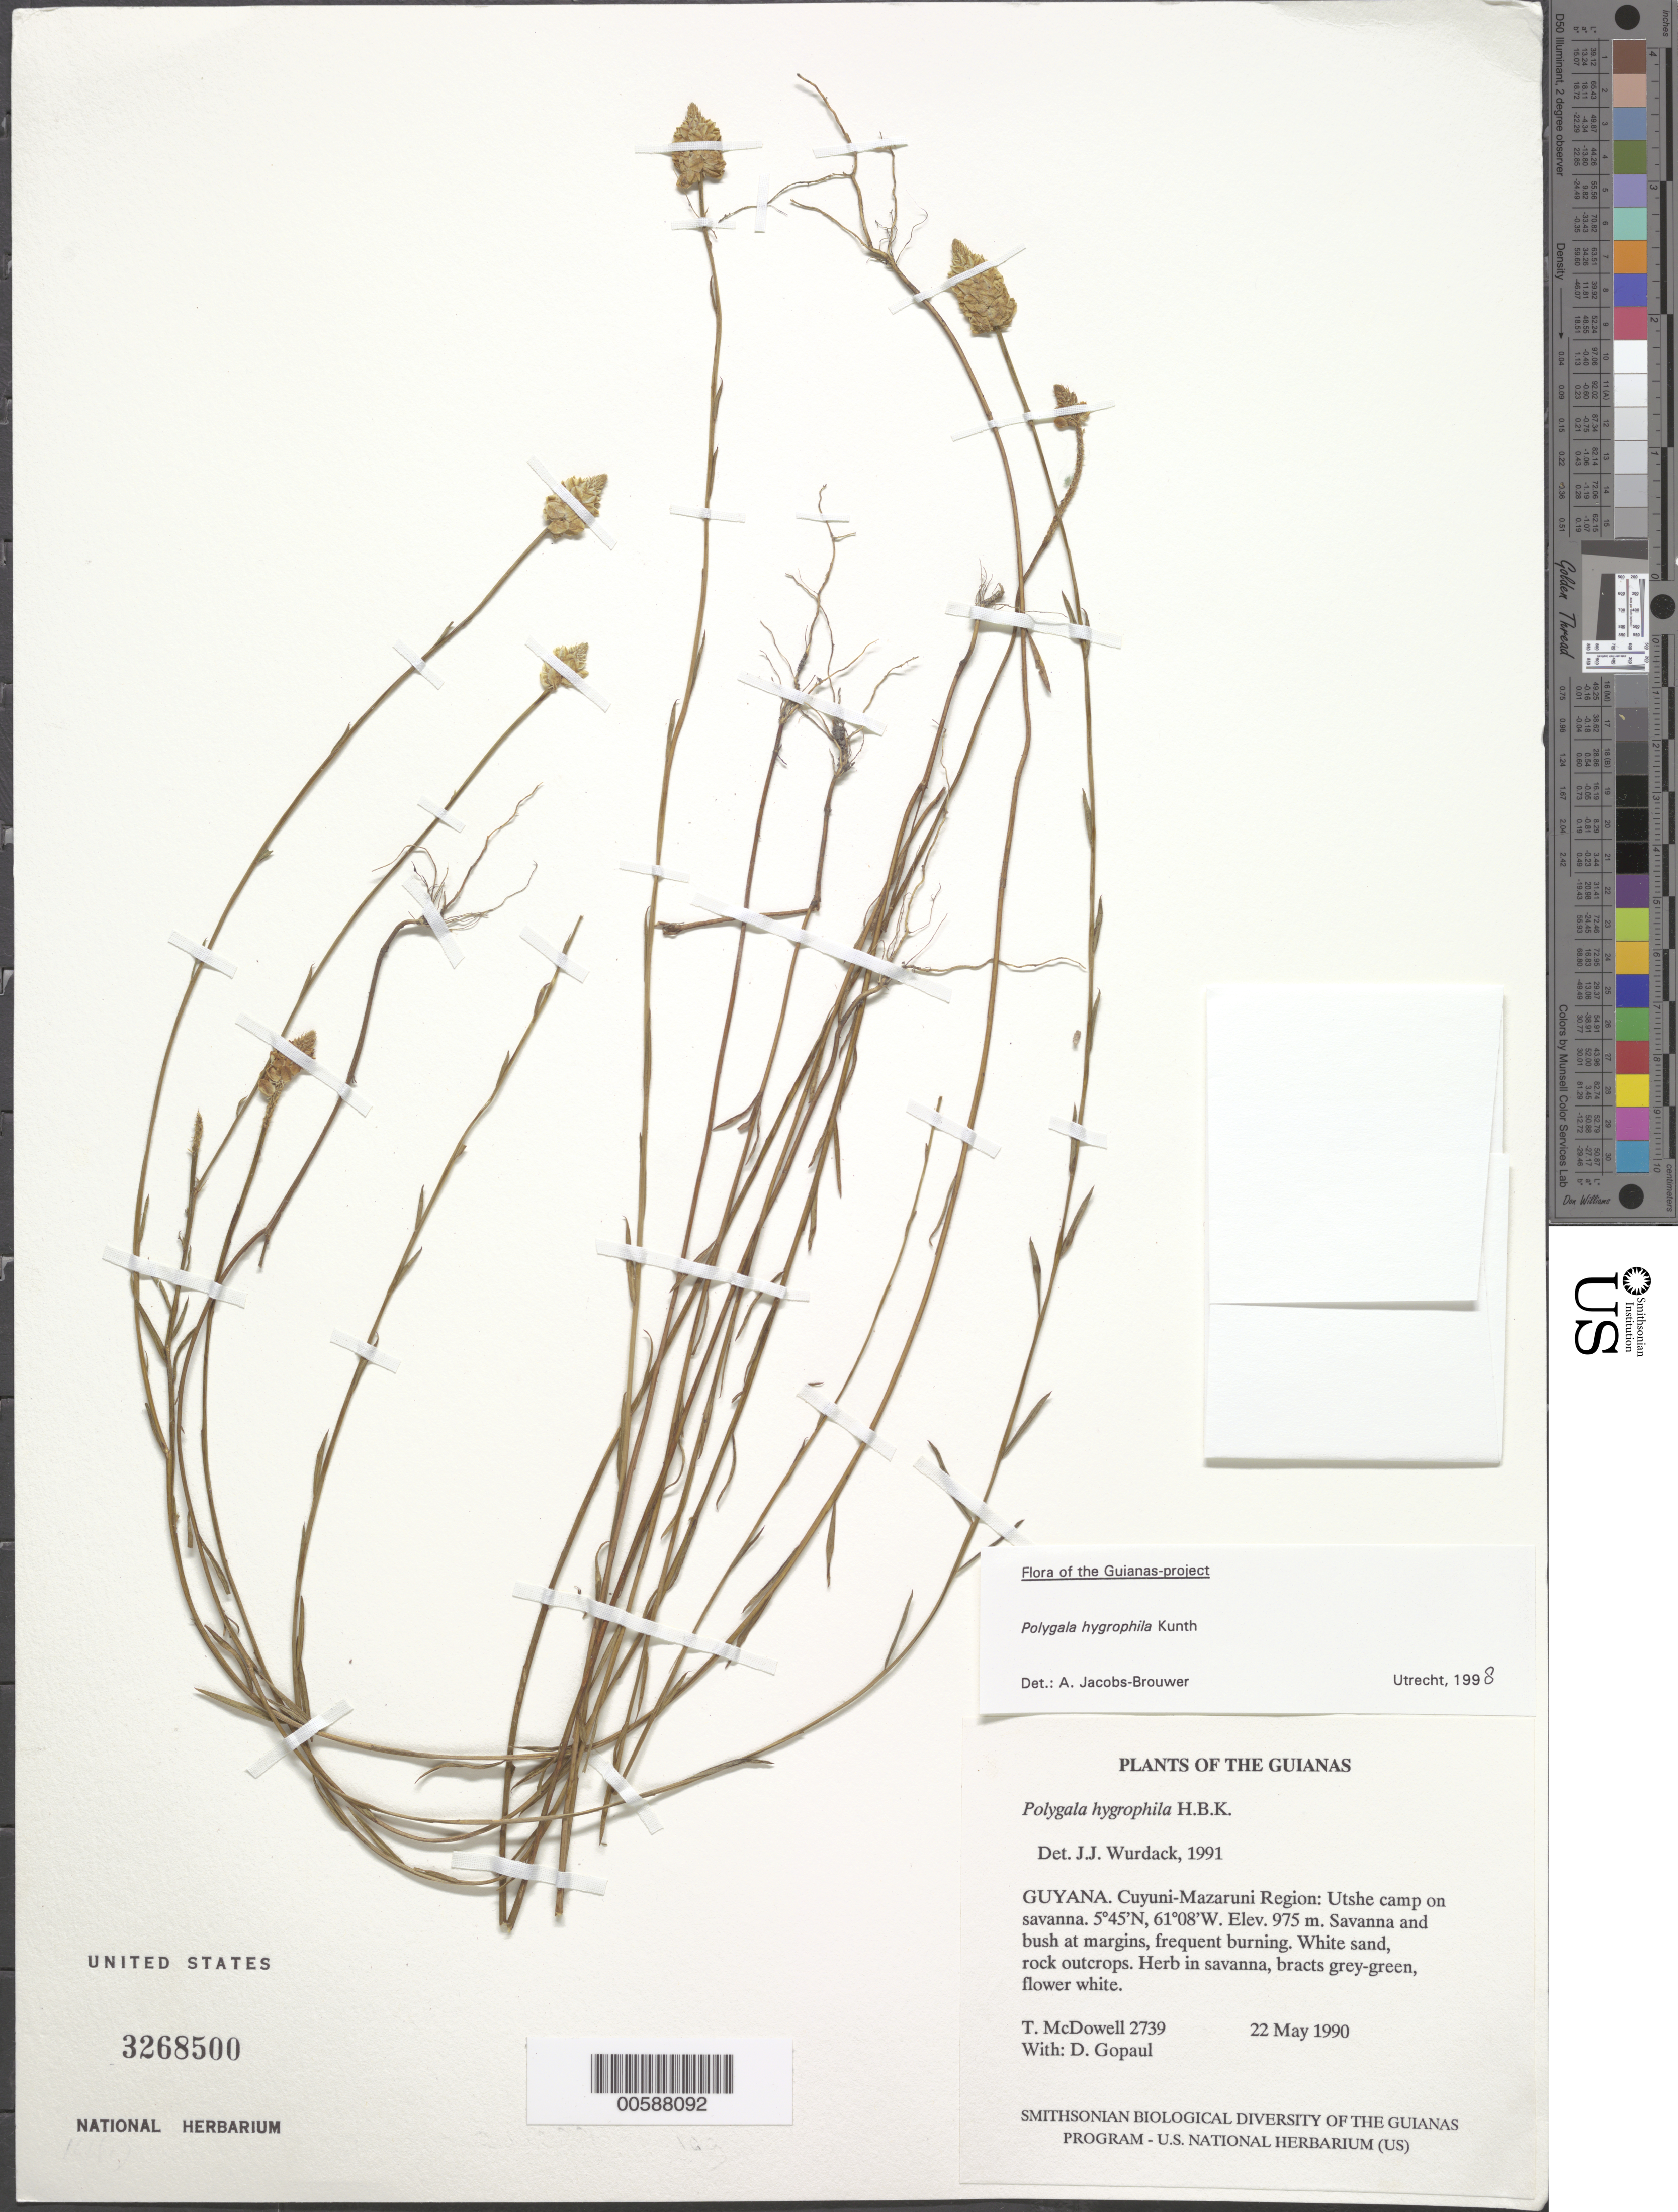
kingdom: Plantae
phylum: Tracheophyta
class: Magnoliopsida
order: Fabales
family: Polygalaceae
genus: Polygala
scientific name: Polygala hygrophila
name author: Kunth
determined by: Jacobs-Brouwer, A.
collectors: T. McDowell & D. Gopaul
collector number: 2739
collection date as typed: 22 May 1990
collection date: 1990-05-22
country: Guyana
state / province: Cuyuni-Mazaruni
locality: Utshi camp, 0.3 km N of Utshi R, just S of forest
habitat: Savanna and bush at margins, frequent burning. White sand, rock outcrops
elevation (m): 975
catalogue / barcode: US 3268500